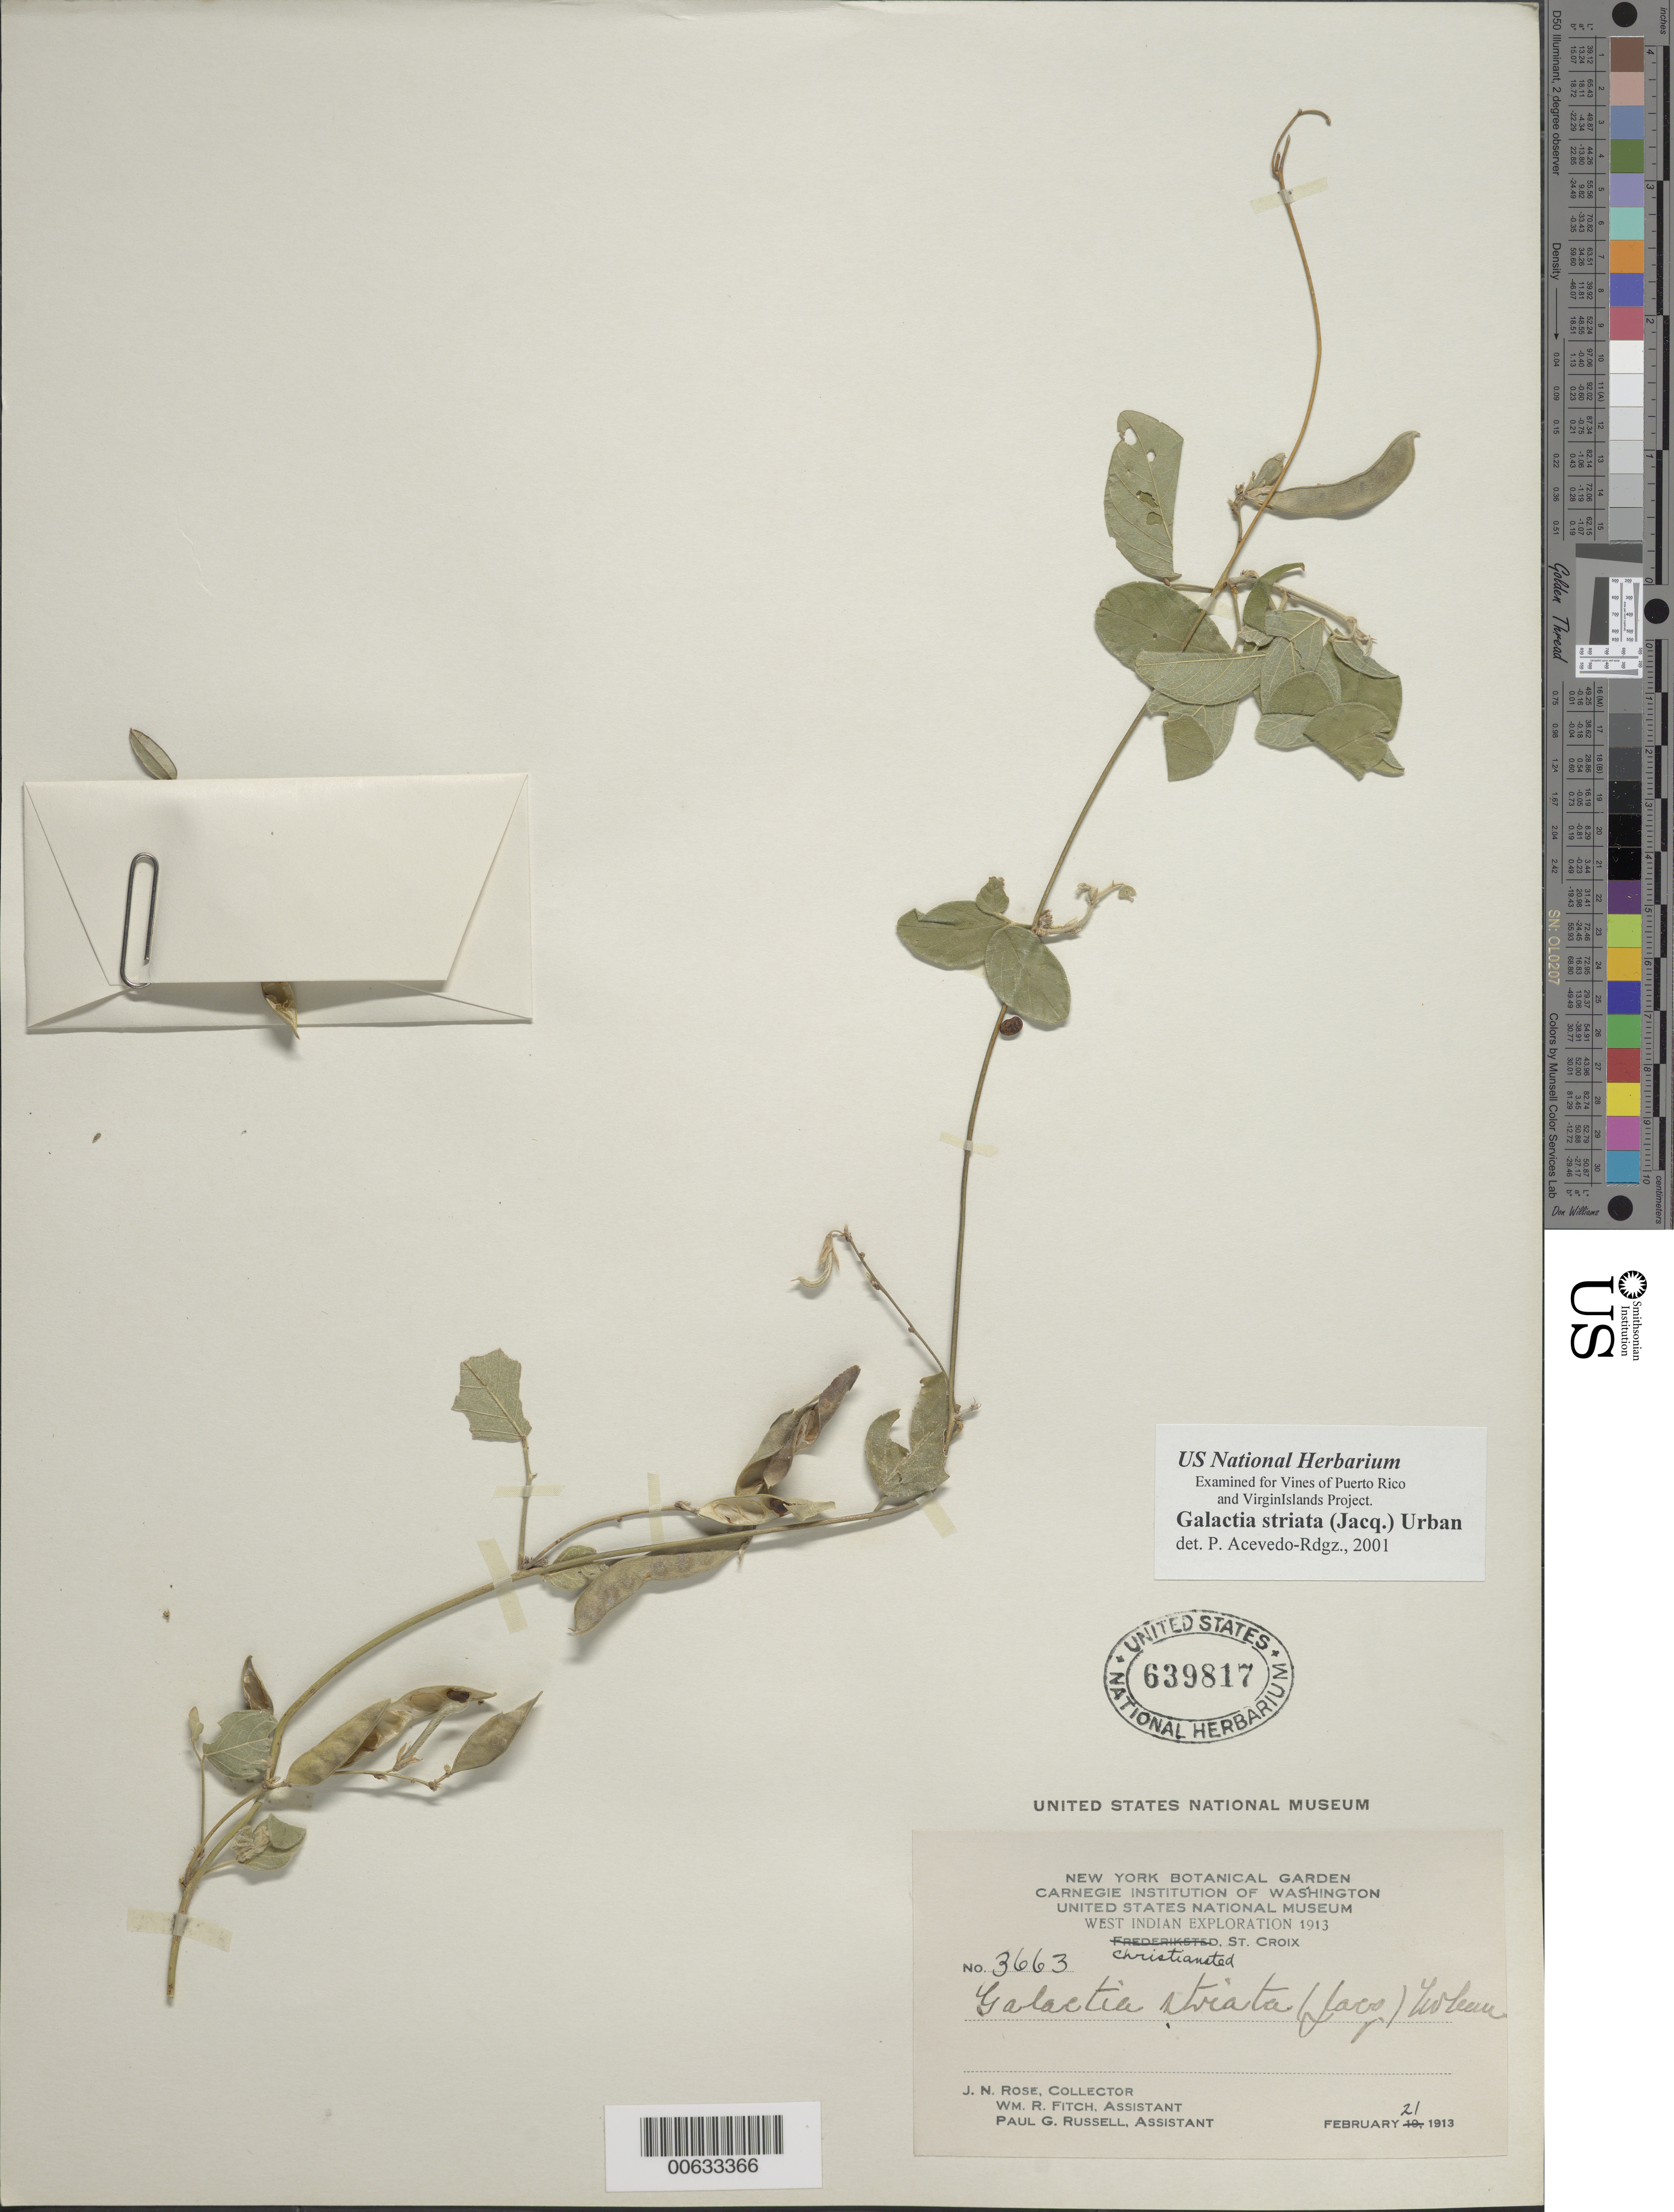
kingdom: Plantae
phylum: Tracheophyta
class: Magnoliopsida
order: Fabales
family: Fabaceae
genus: Galactia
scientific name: Galactia striata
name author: (Jacq.) Urb.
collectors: J. N. Rose, W. R. Fitch & P. G. Russell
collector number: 3663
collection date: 1913-02-21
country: U.S. Virgin Islands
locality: West Indian, Christiansted, St. Croix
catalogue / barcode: US 639817